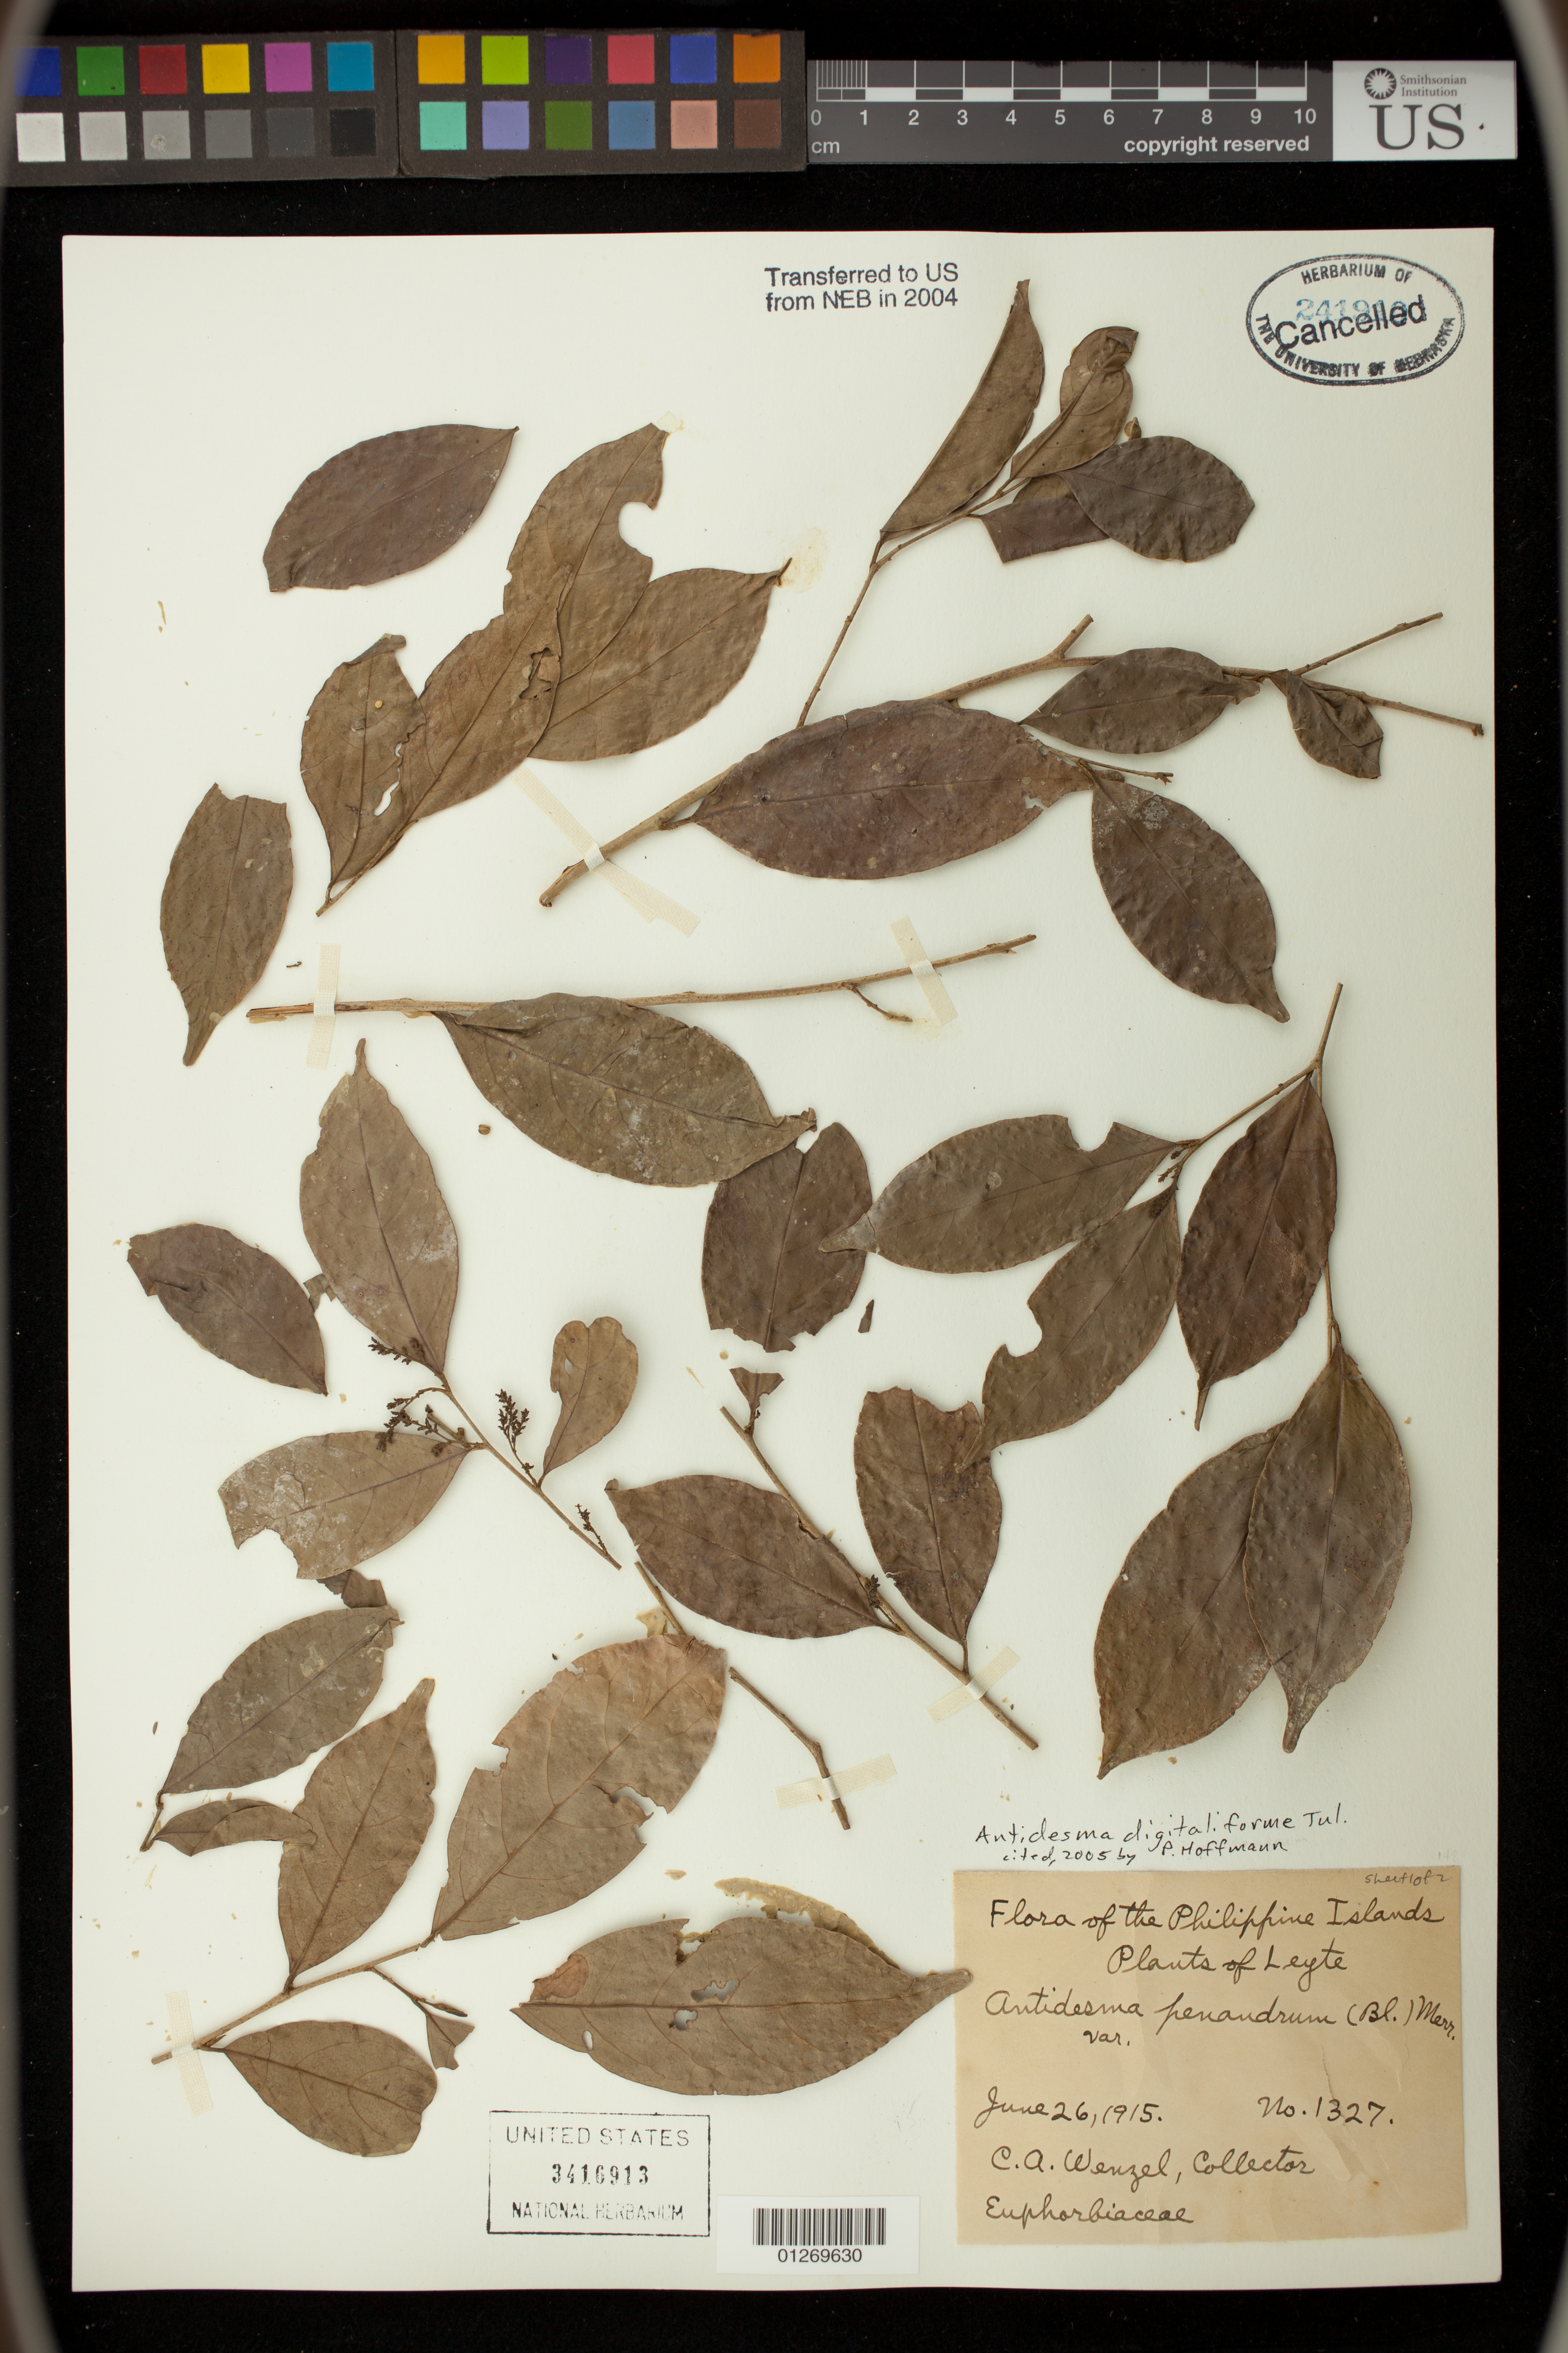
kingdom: Plantae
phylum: Tracheophyta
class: Magnoliopsida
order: Malpighiales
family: Phyllanthaceae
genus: Antidesma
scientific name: Antidesma digitaliforme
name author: Tul.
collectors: C. Wenzel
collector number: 1327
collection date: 1915-06-26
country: Philippines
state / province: Eastern Visayas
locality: Leyte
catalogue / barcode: US 3416913